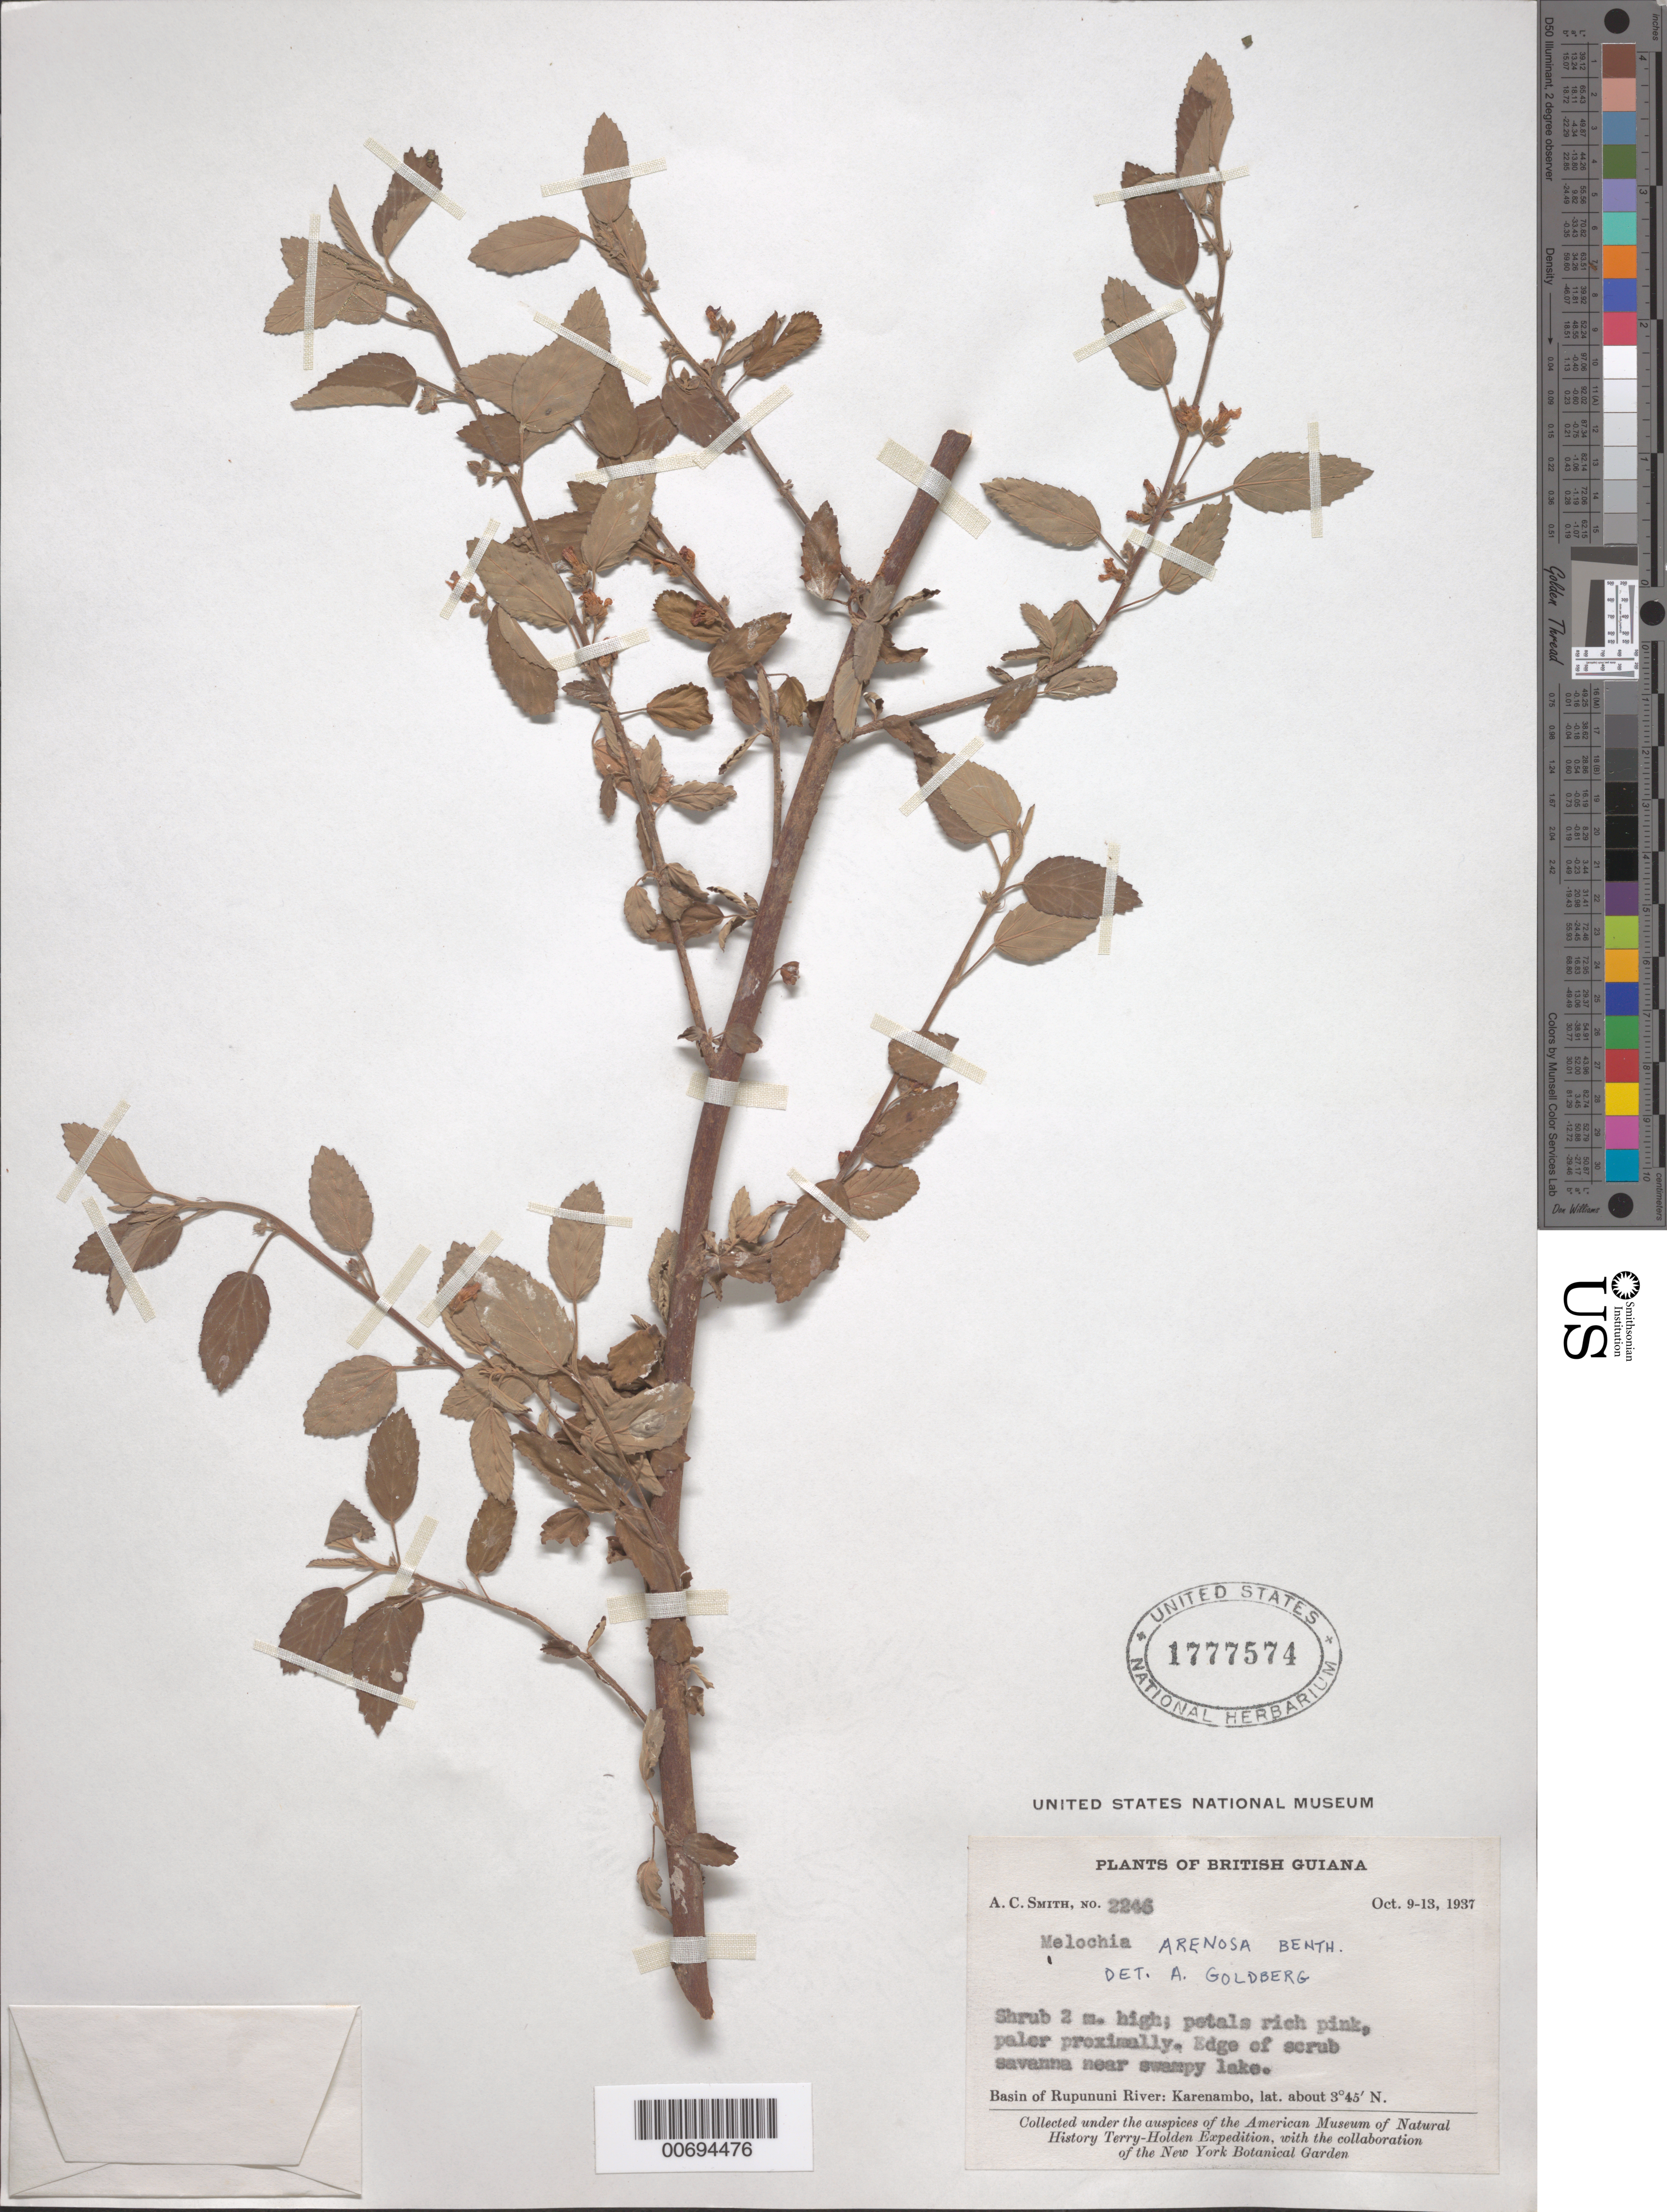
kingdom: Plantae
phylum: Tracheophyta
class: Magnoliopsida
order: Malvales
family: Malvaceae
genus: Melochia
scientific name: Melochia arenosa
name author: Benth.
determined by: Goldberg, Aaron, (US), NMNH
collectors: A. C. Smith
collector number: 2246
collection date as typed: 9-Oct-37 to 13-Oct-37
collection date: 1937-10-09/1937-10-13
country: Guyana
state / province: U. Takutu-U. Essequibo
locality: Karanambo, Rupununi River basin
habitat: Edge of scrub savanna near swampy lake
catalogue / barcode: US 1777574